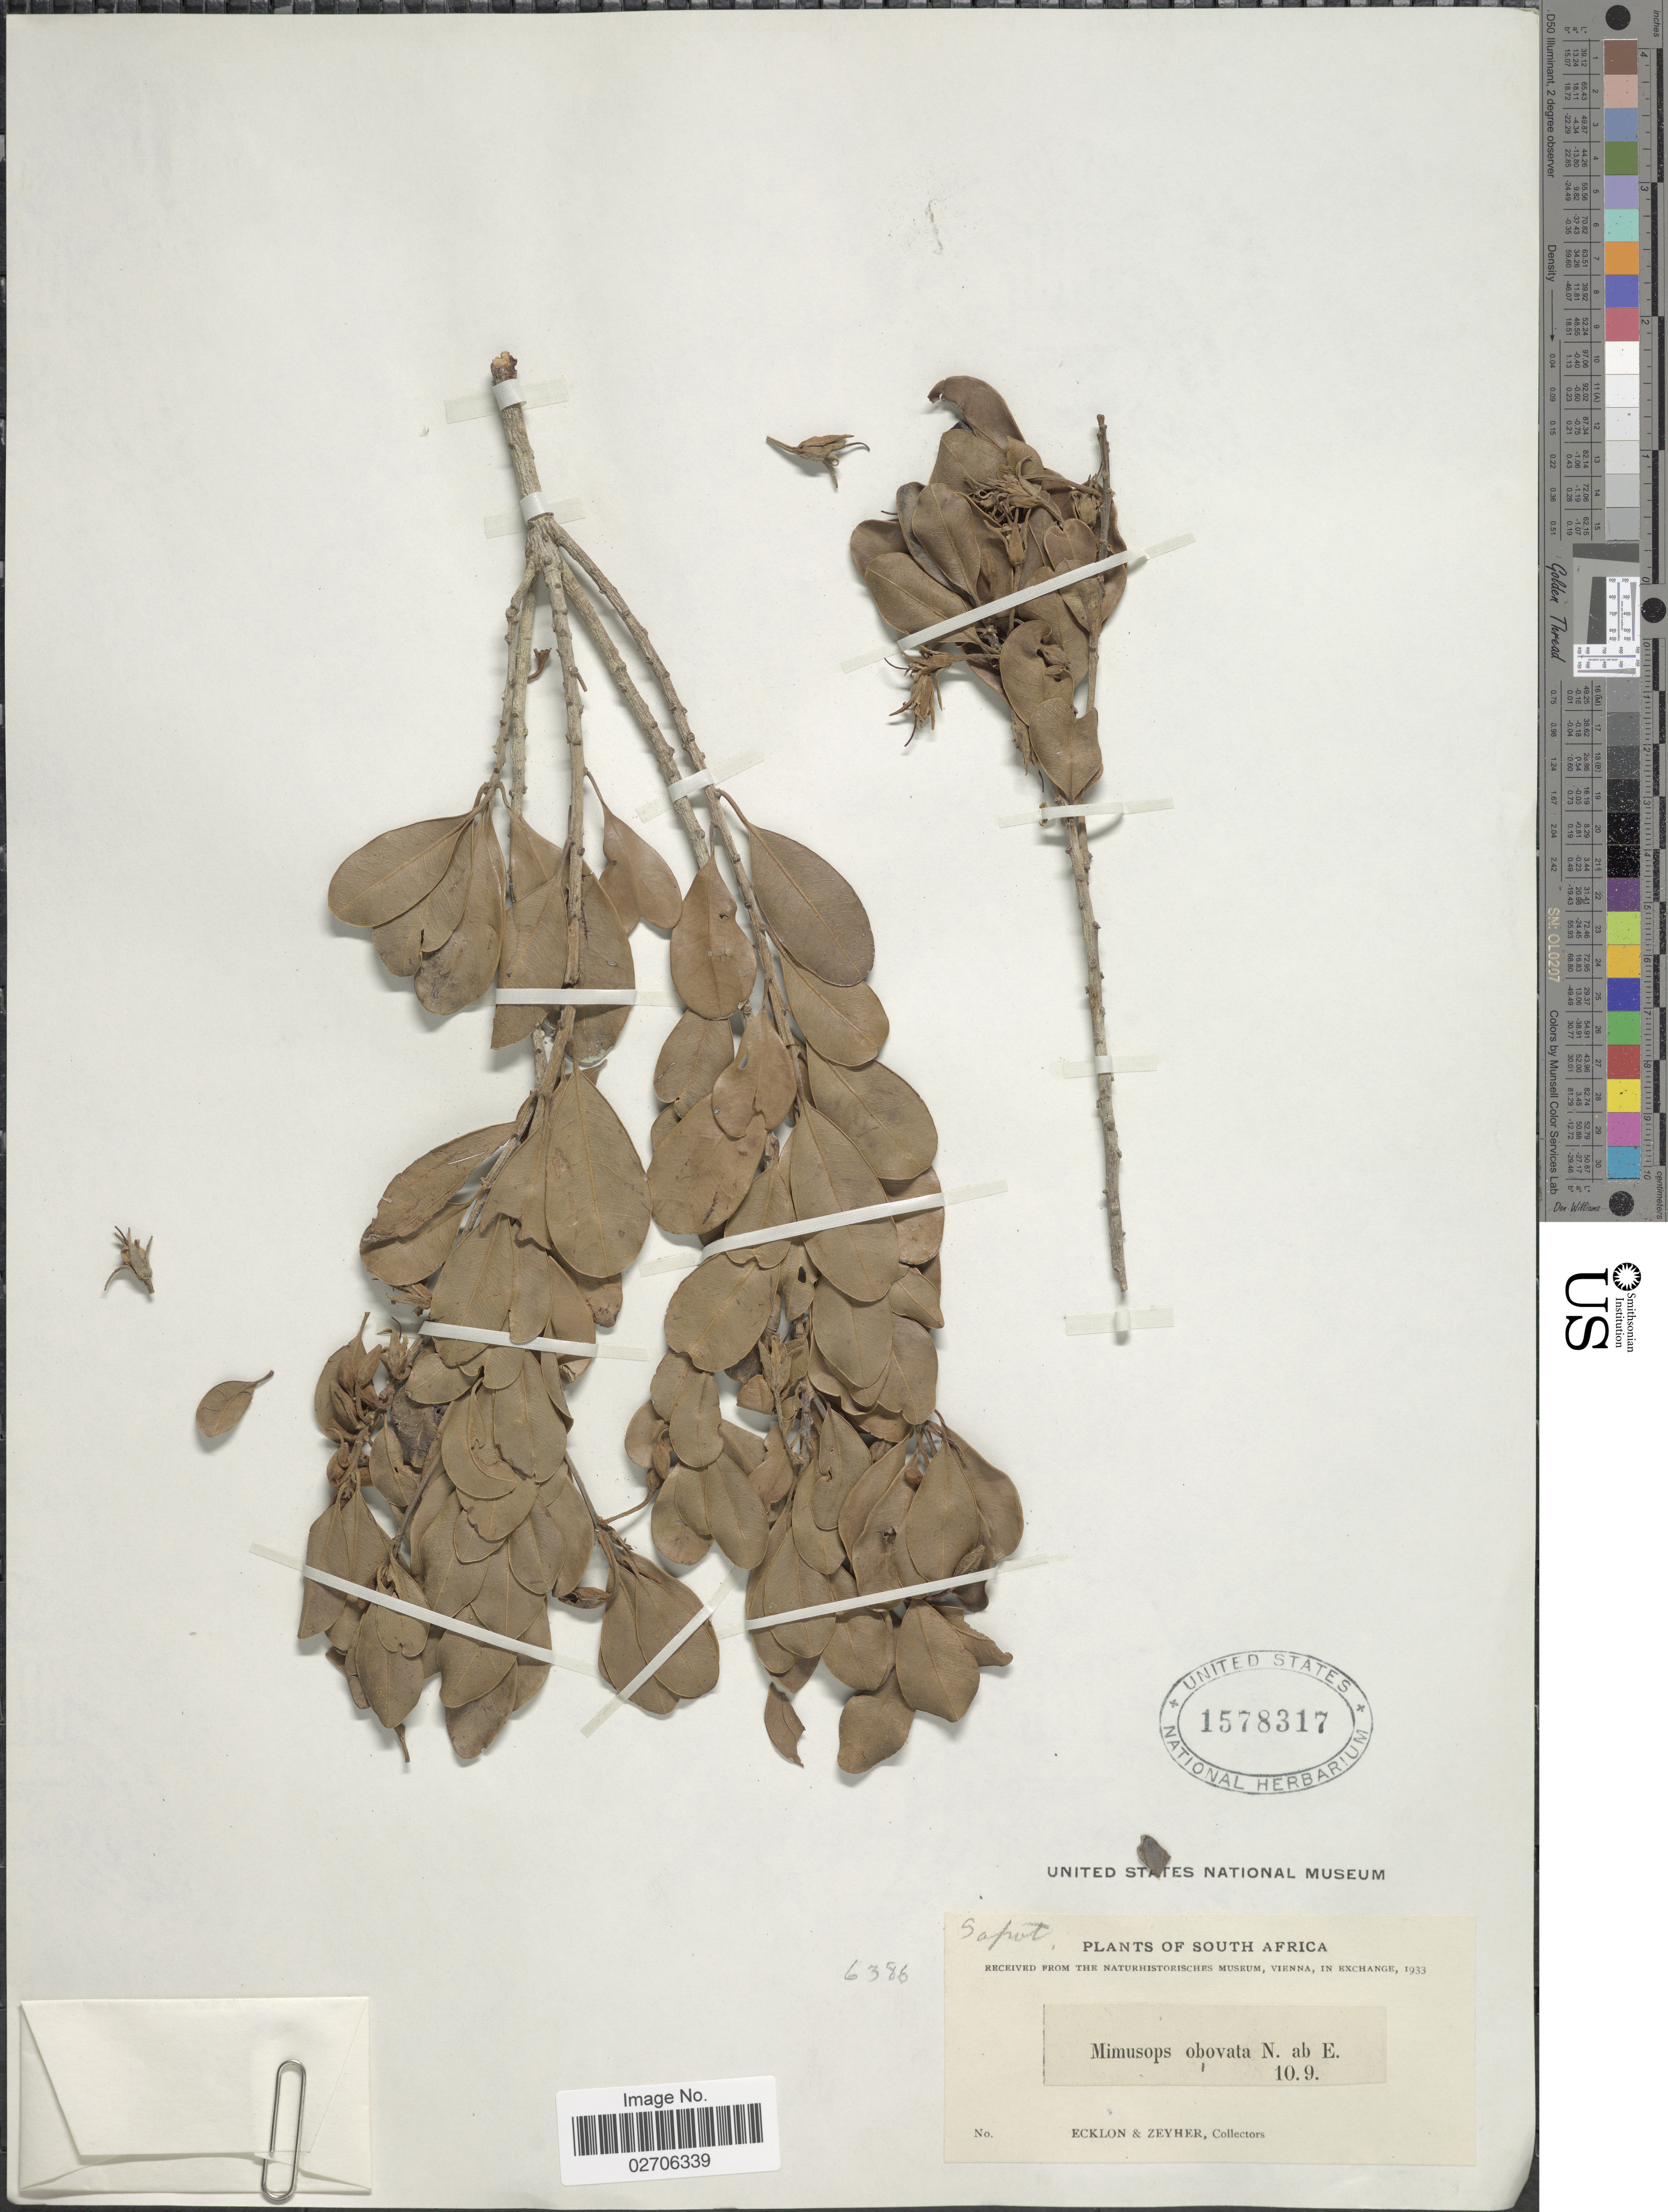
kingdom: Plantae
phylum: Tracheophyta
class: Magnoliopsida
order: Ericales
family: Sapotaceae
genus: Mimusops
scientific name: Mimusops obovata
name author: Sond.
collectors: -. Ecklon & -. Zeyher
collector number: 6386?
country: South Africa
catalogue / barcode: US 1578317